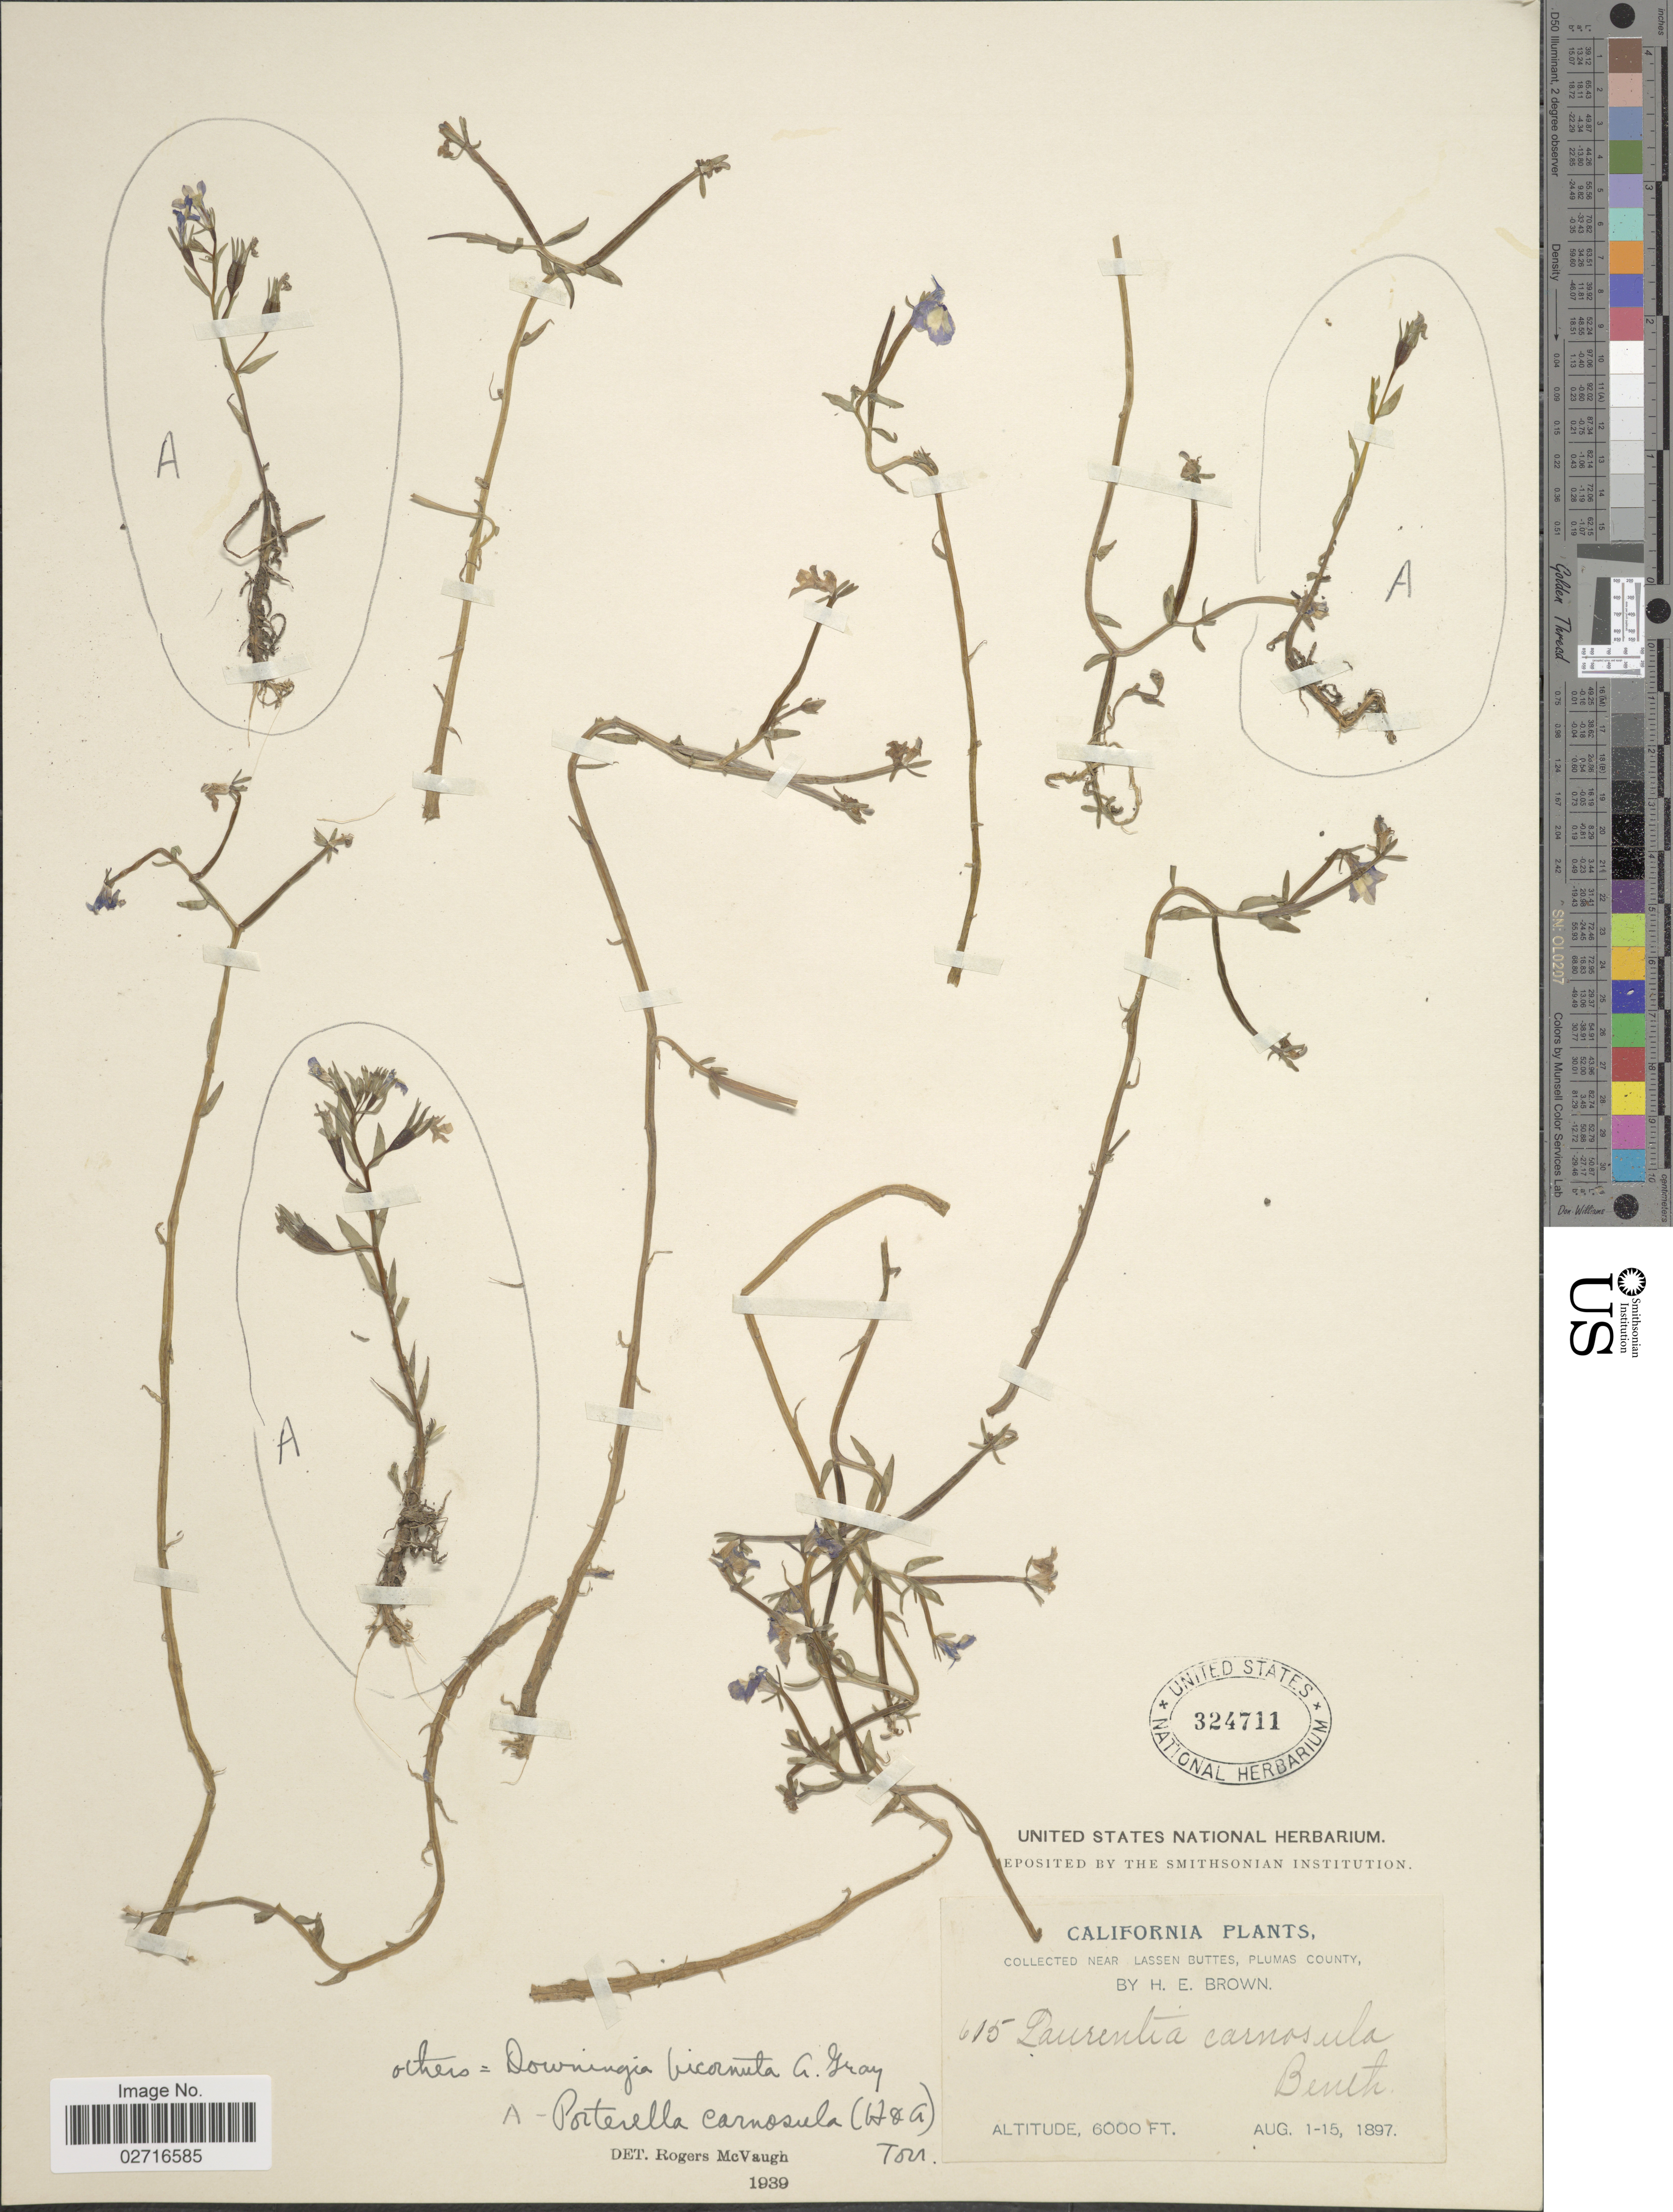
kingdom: Plantae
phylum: Tracheophyta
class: Magnoliopsida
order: Asterales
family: Campanulaceae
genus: Laurentia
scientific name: Laurentia carnosula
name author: (Hook. & Arn.) Benth. ex A. Gray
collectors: H. E. Brown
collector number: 615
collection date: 1897-08-01/1897-08-15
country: United States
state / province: California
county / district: Plumas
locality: Near Lassen Buttes, Plumas County.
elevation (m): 1829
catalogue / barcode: US 324711